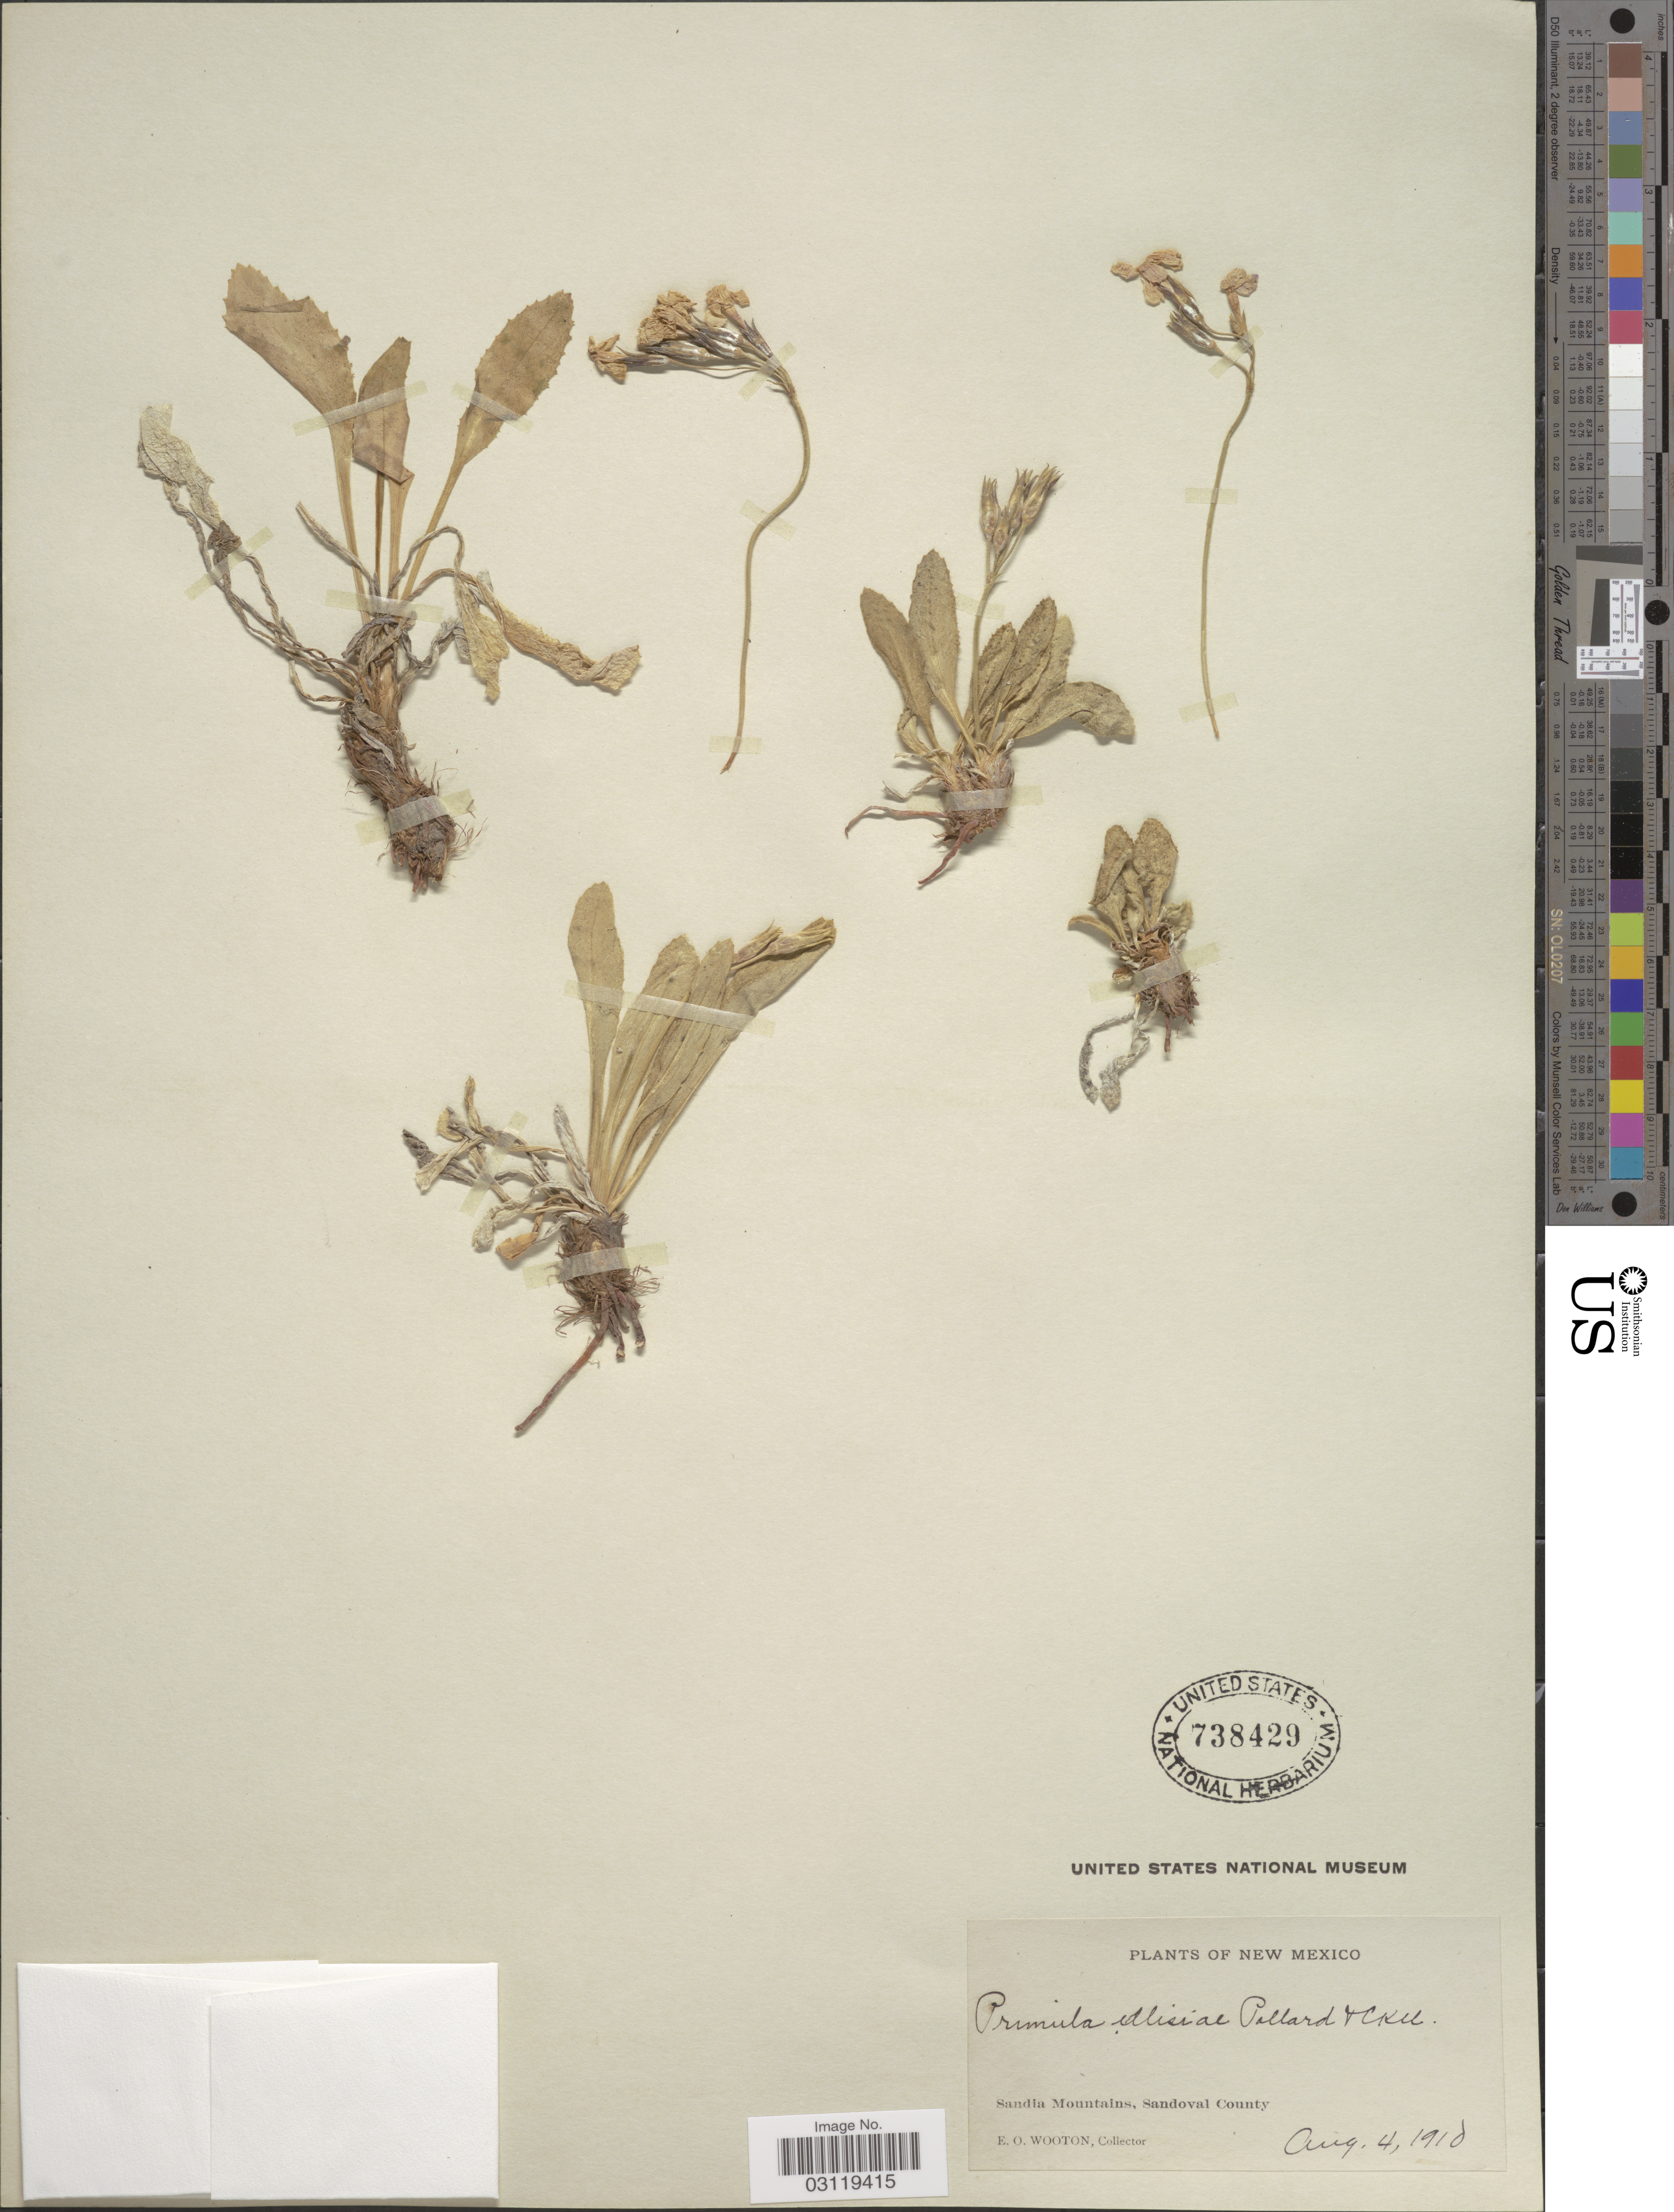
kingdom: Plantae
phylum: Tracheophyta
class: Magnoliopsida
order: Ericales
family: Primulaceae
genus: Primula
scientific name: Primula ellisiae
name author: Pollard & Cockerell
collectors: E. O. Wooton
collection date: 1910-08-04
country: United States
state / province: New Mexico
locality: Sandia Mountains, Sandoval County.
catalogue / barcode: US 738429